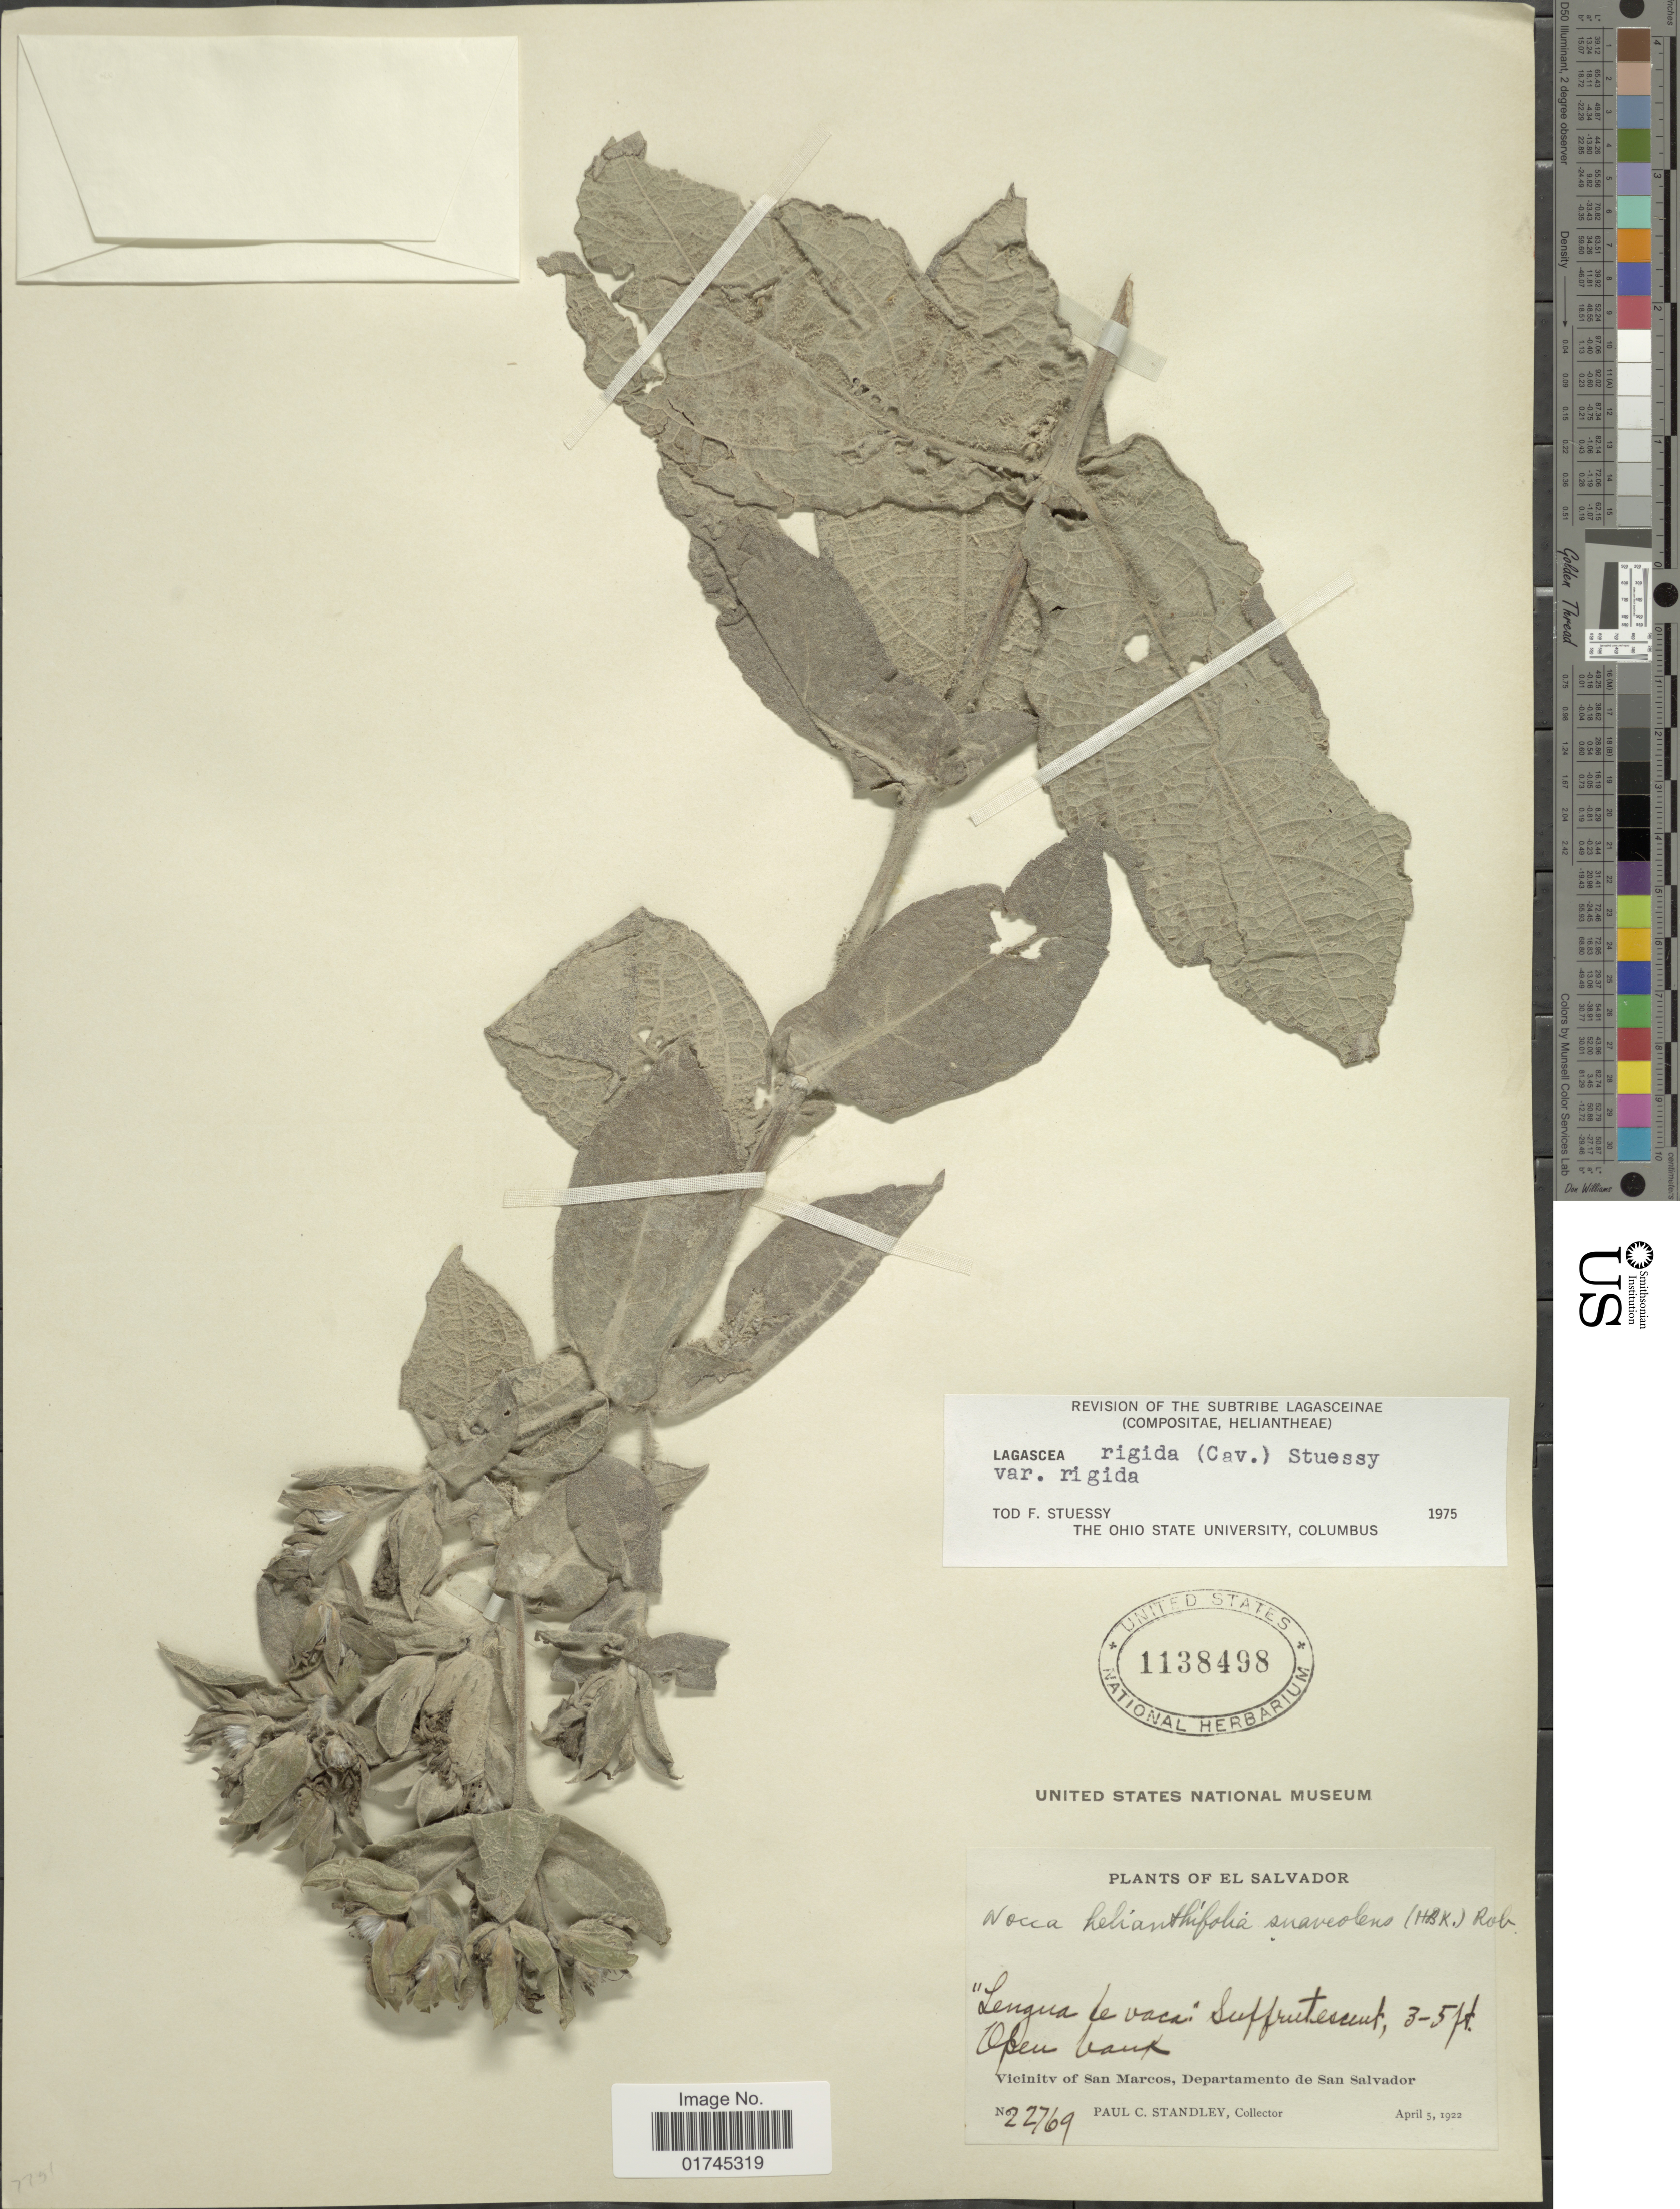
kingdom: Plantae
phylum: Tracheophyta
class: Magnoliopsida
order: Asterales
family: Asteraceae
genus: Lagascea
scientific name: Lagascea helianthifolia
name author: Kunth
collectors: P. C. Standley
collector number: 22769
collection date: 1922-04-05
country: El Salvador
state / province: San Salvador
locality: Vicinity of San Marcos.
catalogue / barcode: US 1138498